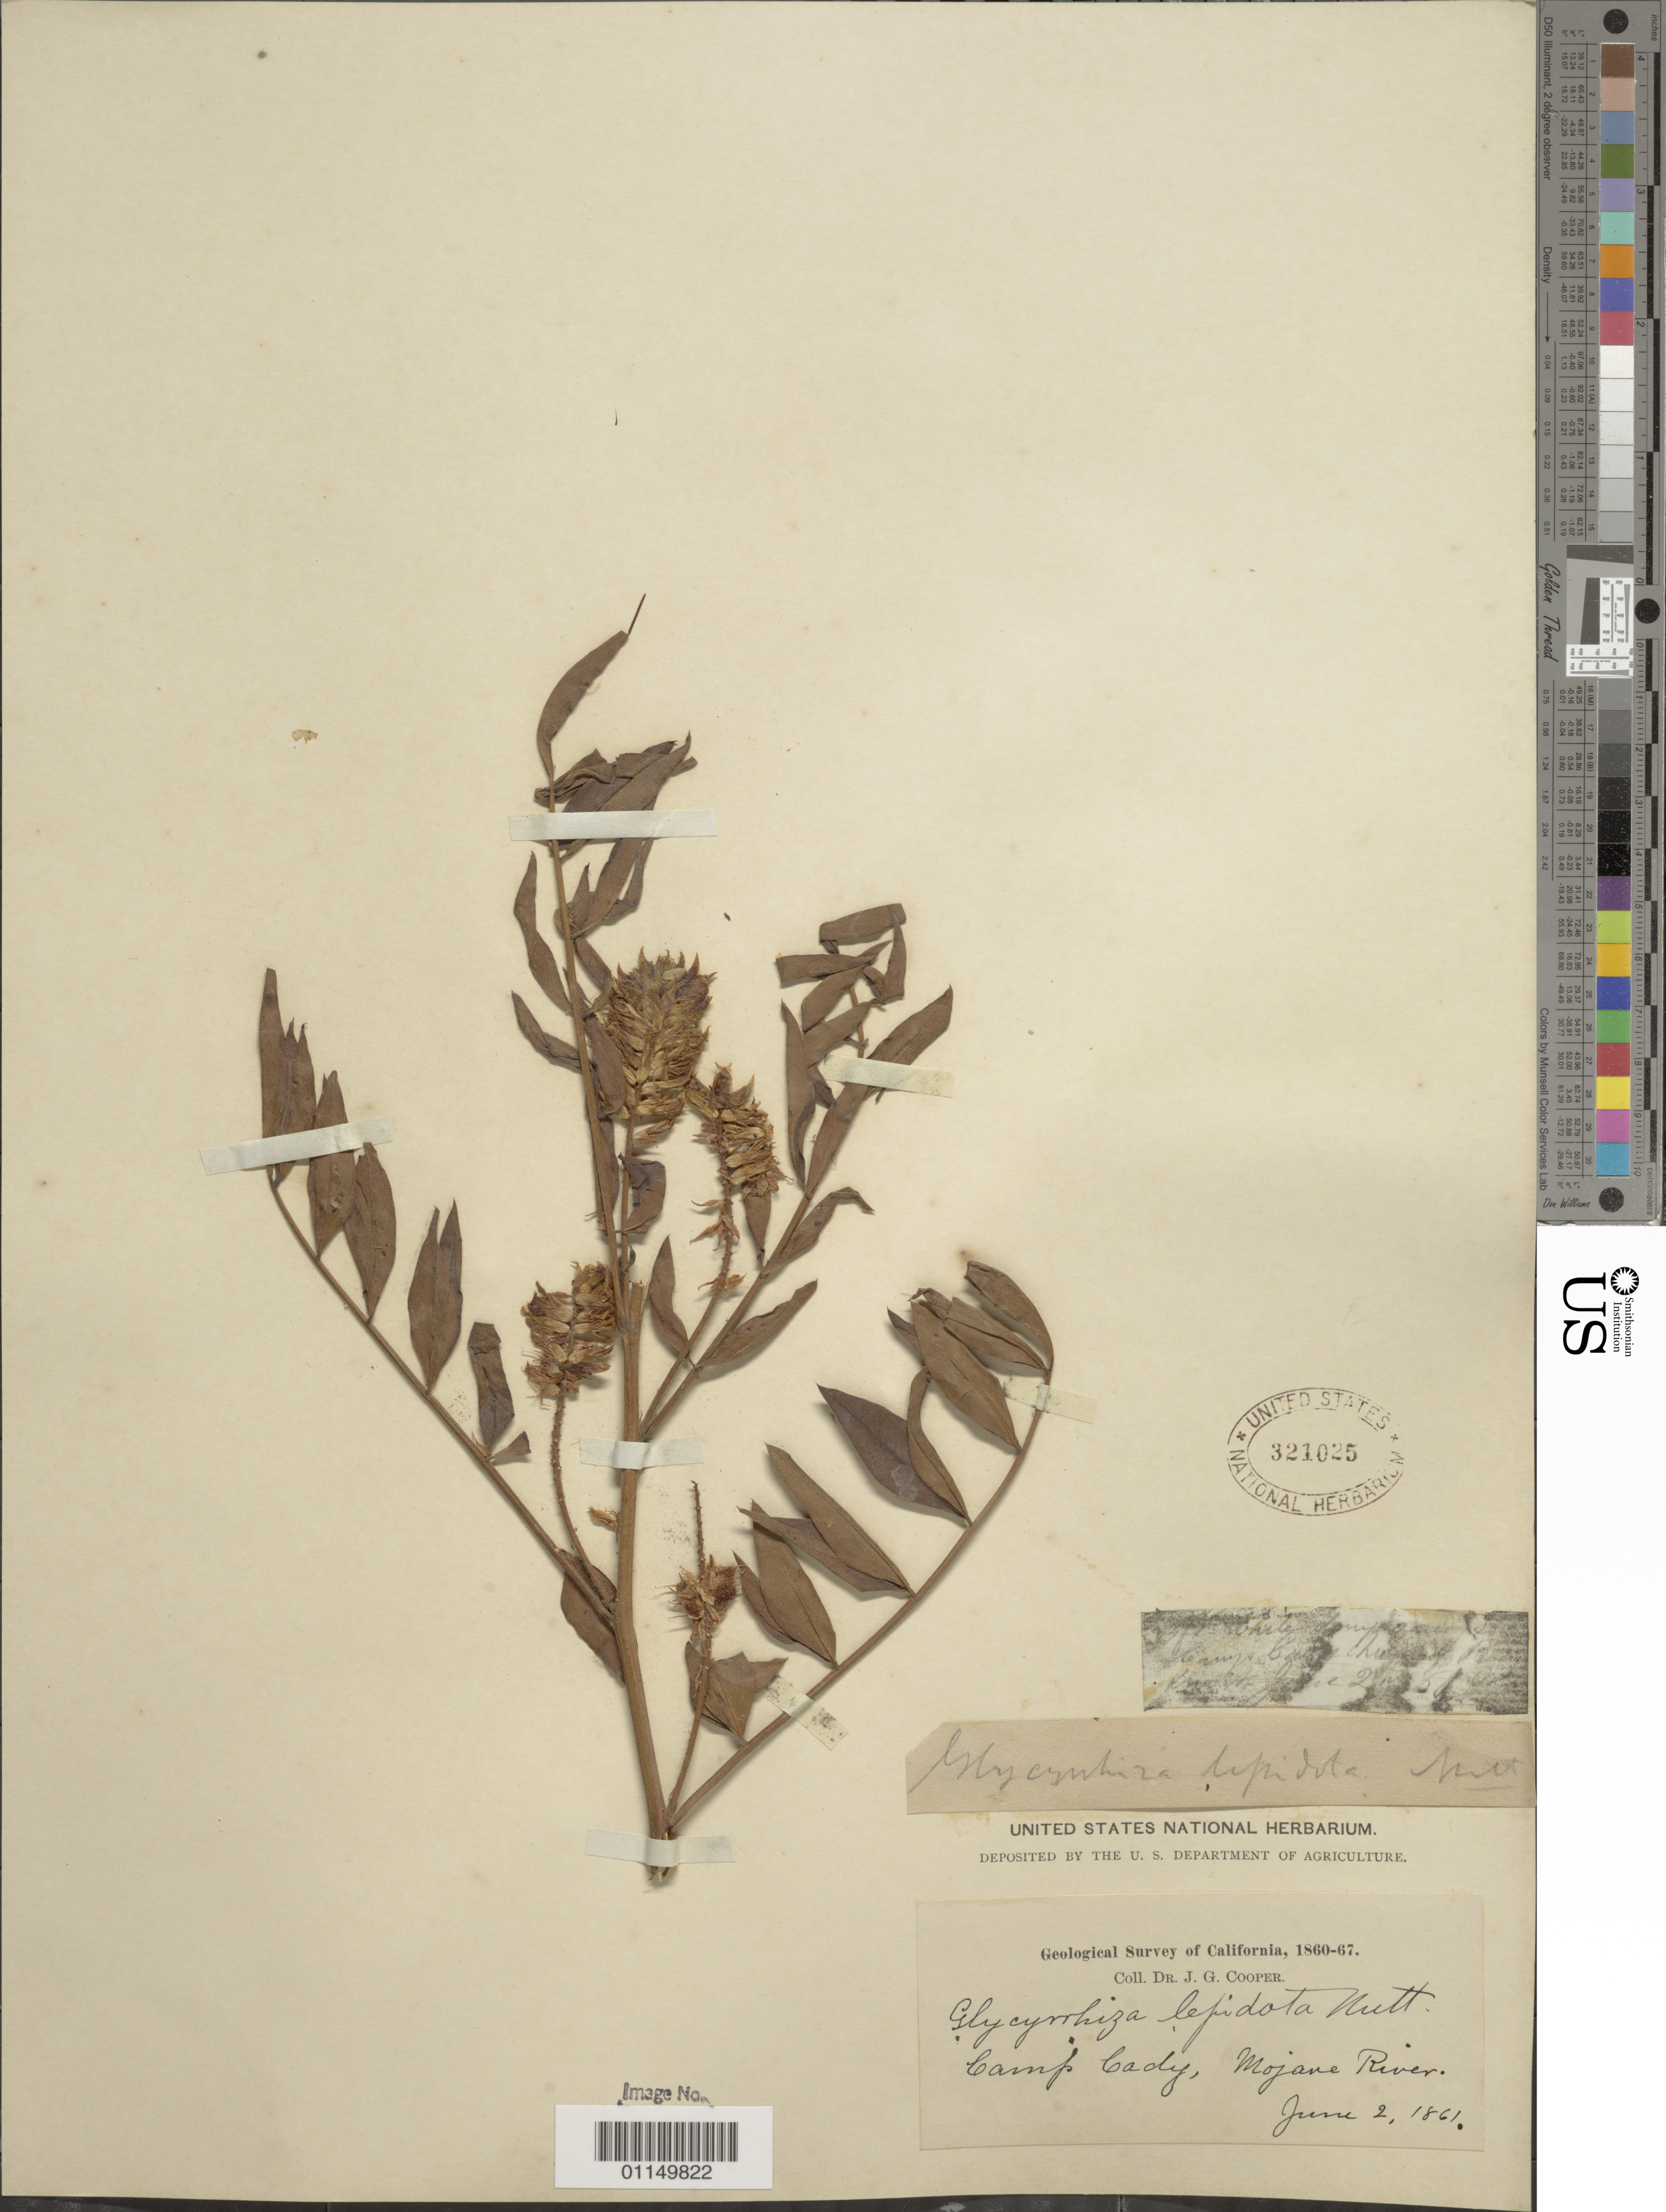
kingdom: Plantae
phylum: Tracheophyta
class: Magnoliopsida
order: Fabales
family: Fabaceae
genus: Glycyrrhiza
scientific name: Glycyrrhiza lepidota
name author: Pursh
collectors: J. G. Cooper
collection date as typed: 02 Jun 1861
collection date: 1861-06-02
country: United States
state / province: California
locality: Camp Cady, Mojave River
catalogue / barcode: US 321025